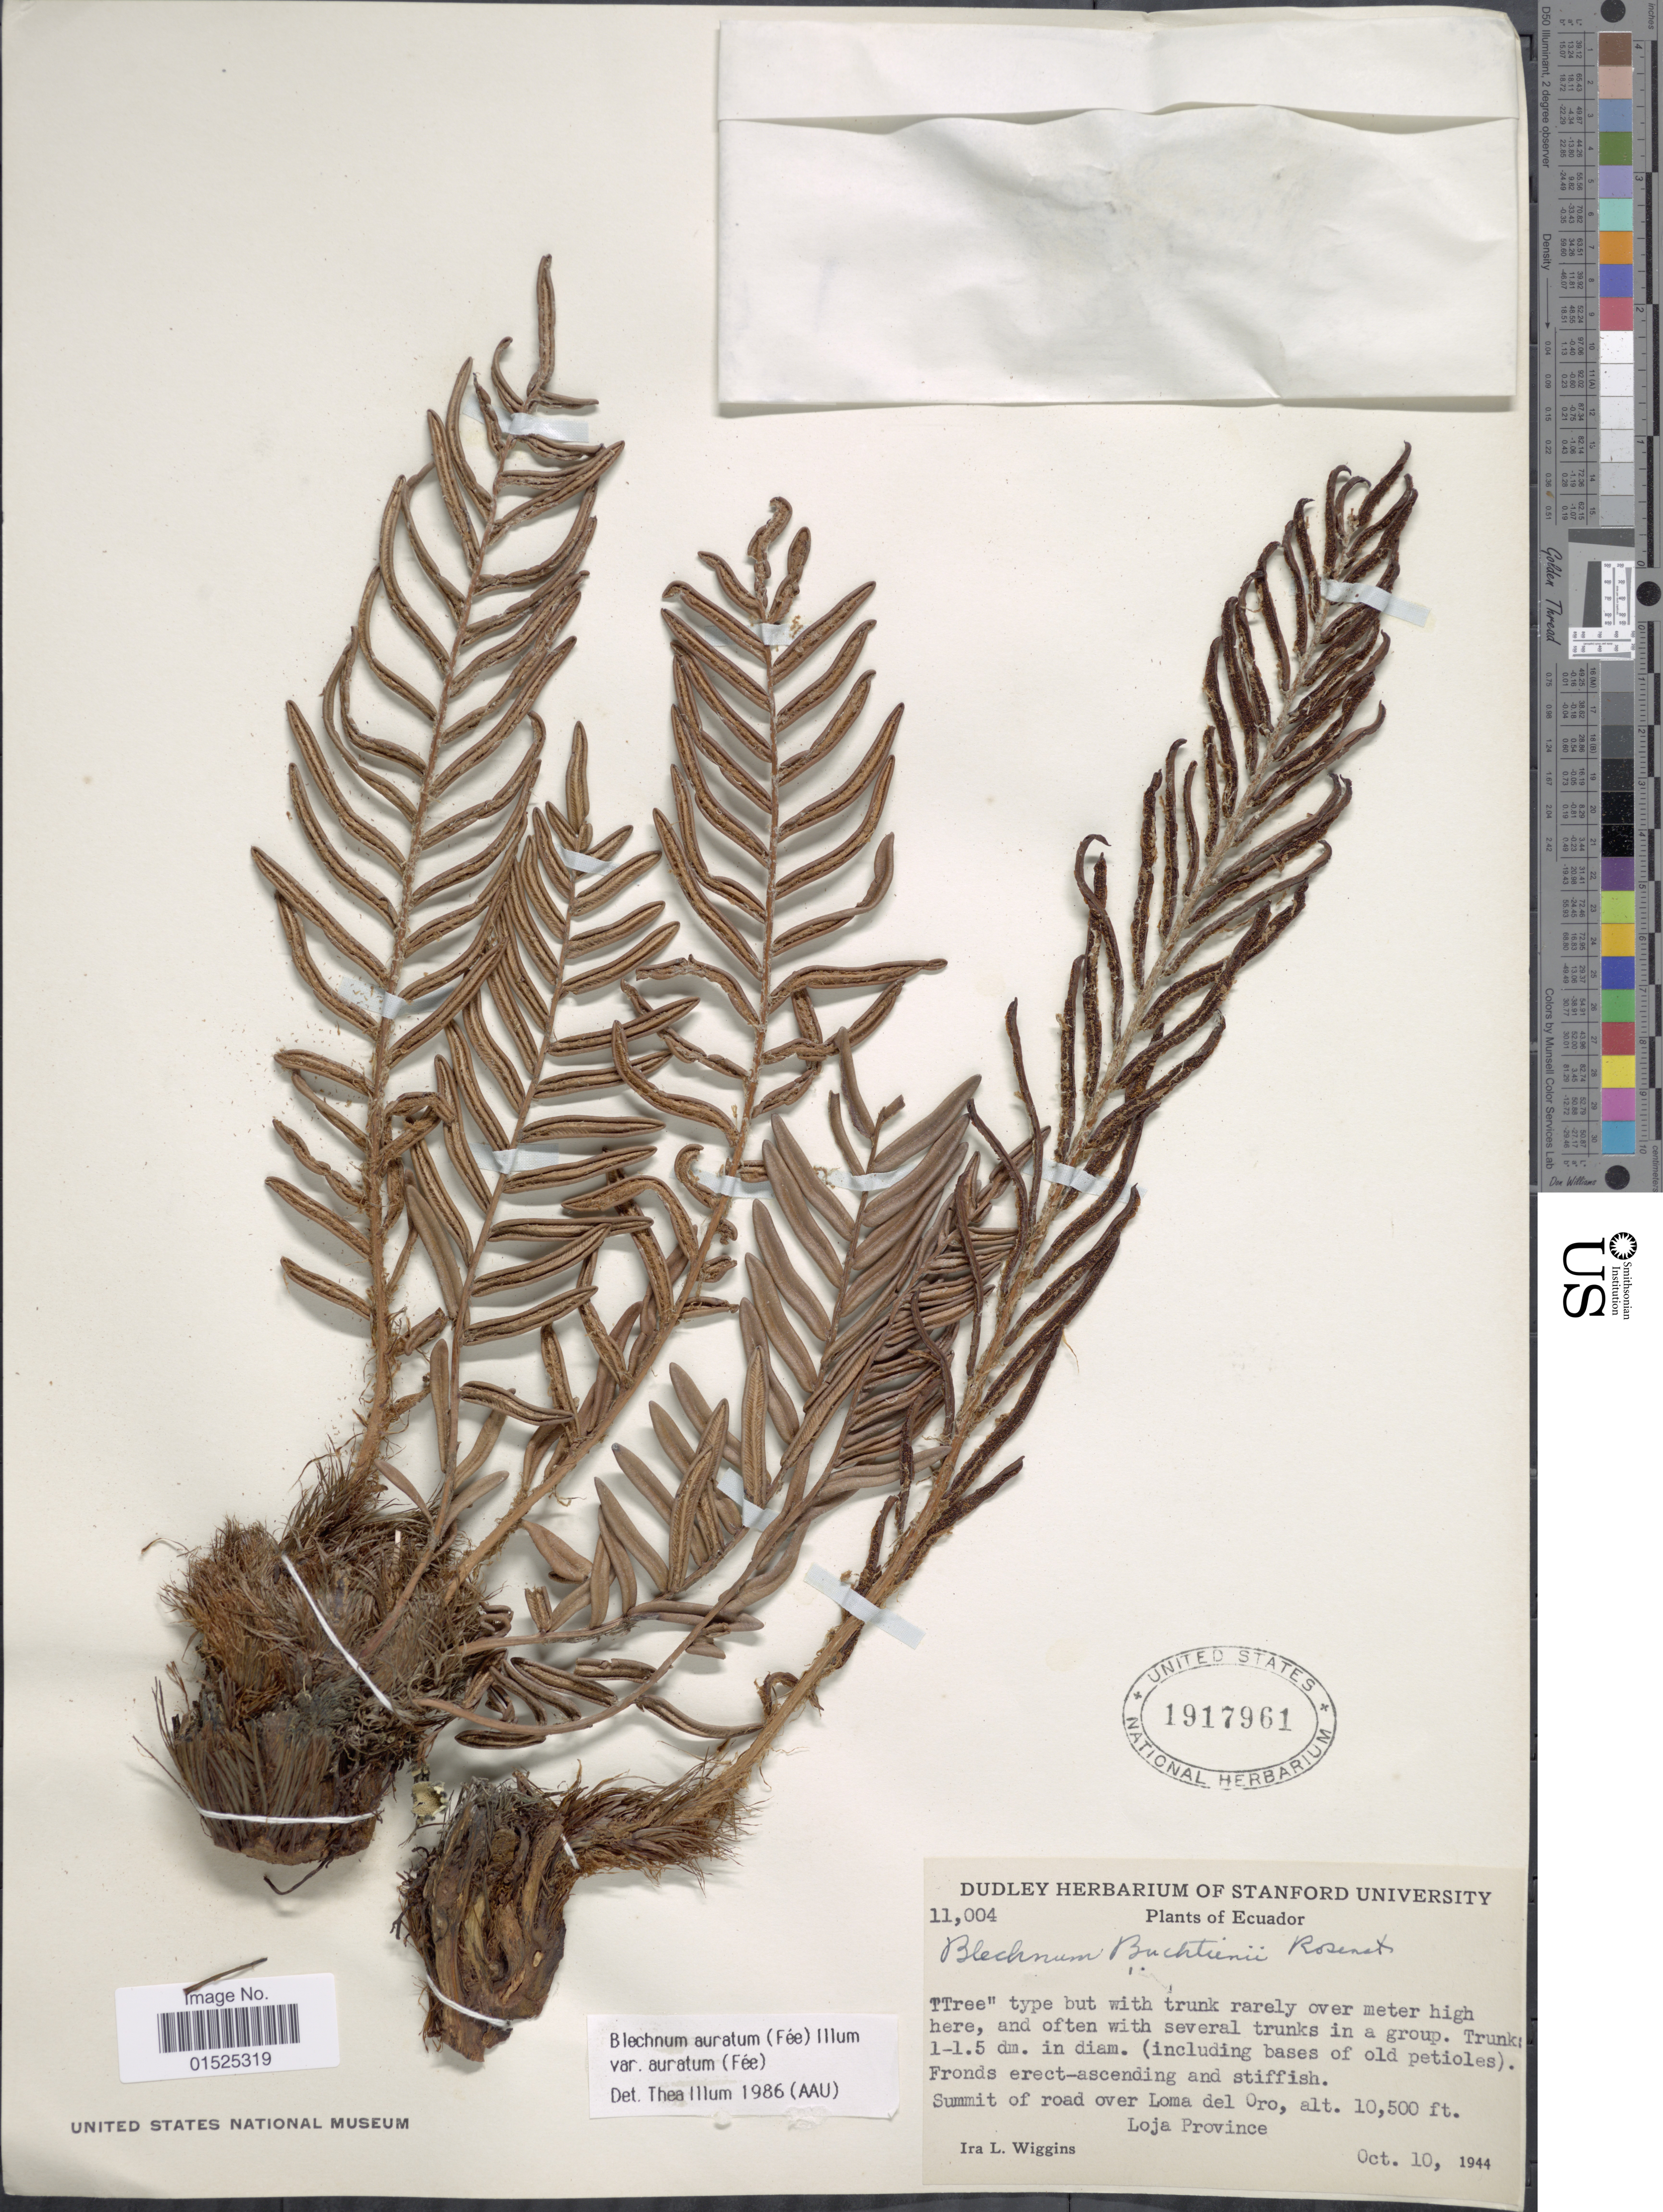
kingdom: Plantae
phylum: Tracheophyta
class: Polypodiopsida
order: Polypodiales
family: Blechnaceae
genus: Blechnum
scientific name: Blechnum auratum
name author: (Fée) R.M. Tryon & Stolze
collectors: I. L. Wiggins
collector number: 11004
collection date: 1944-10-10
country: Ecuador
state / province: Loja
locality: Summit of road over Loma del Oro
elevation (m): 3200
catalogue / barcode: US 1914961